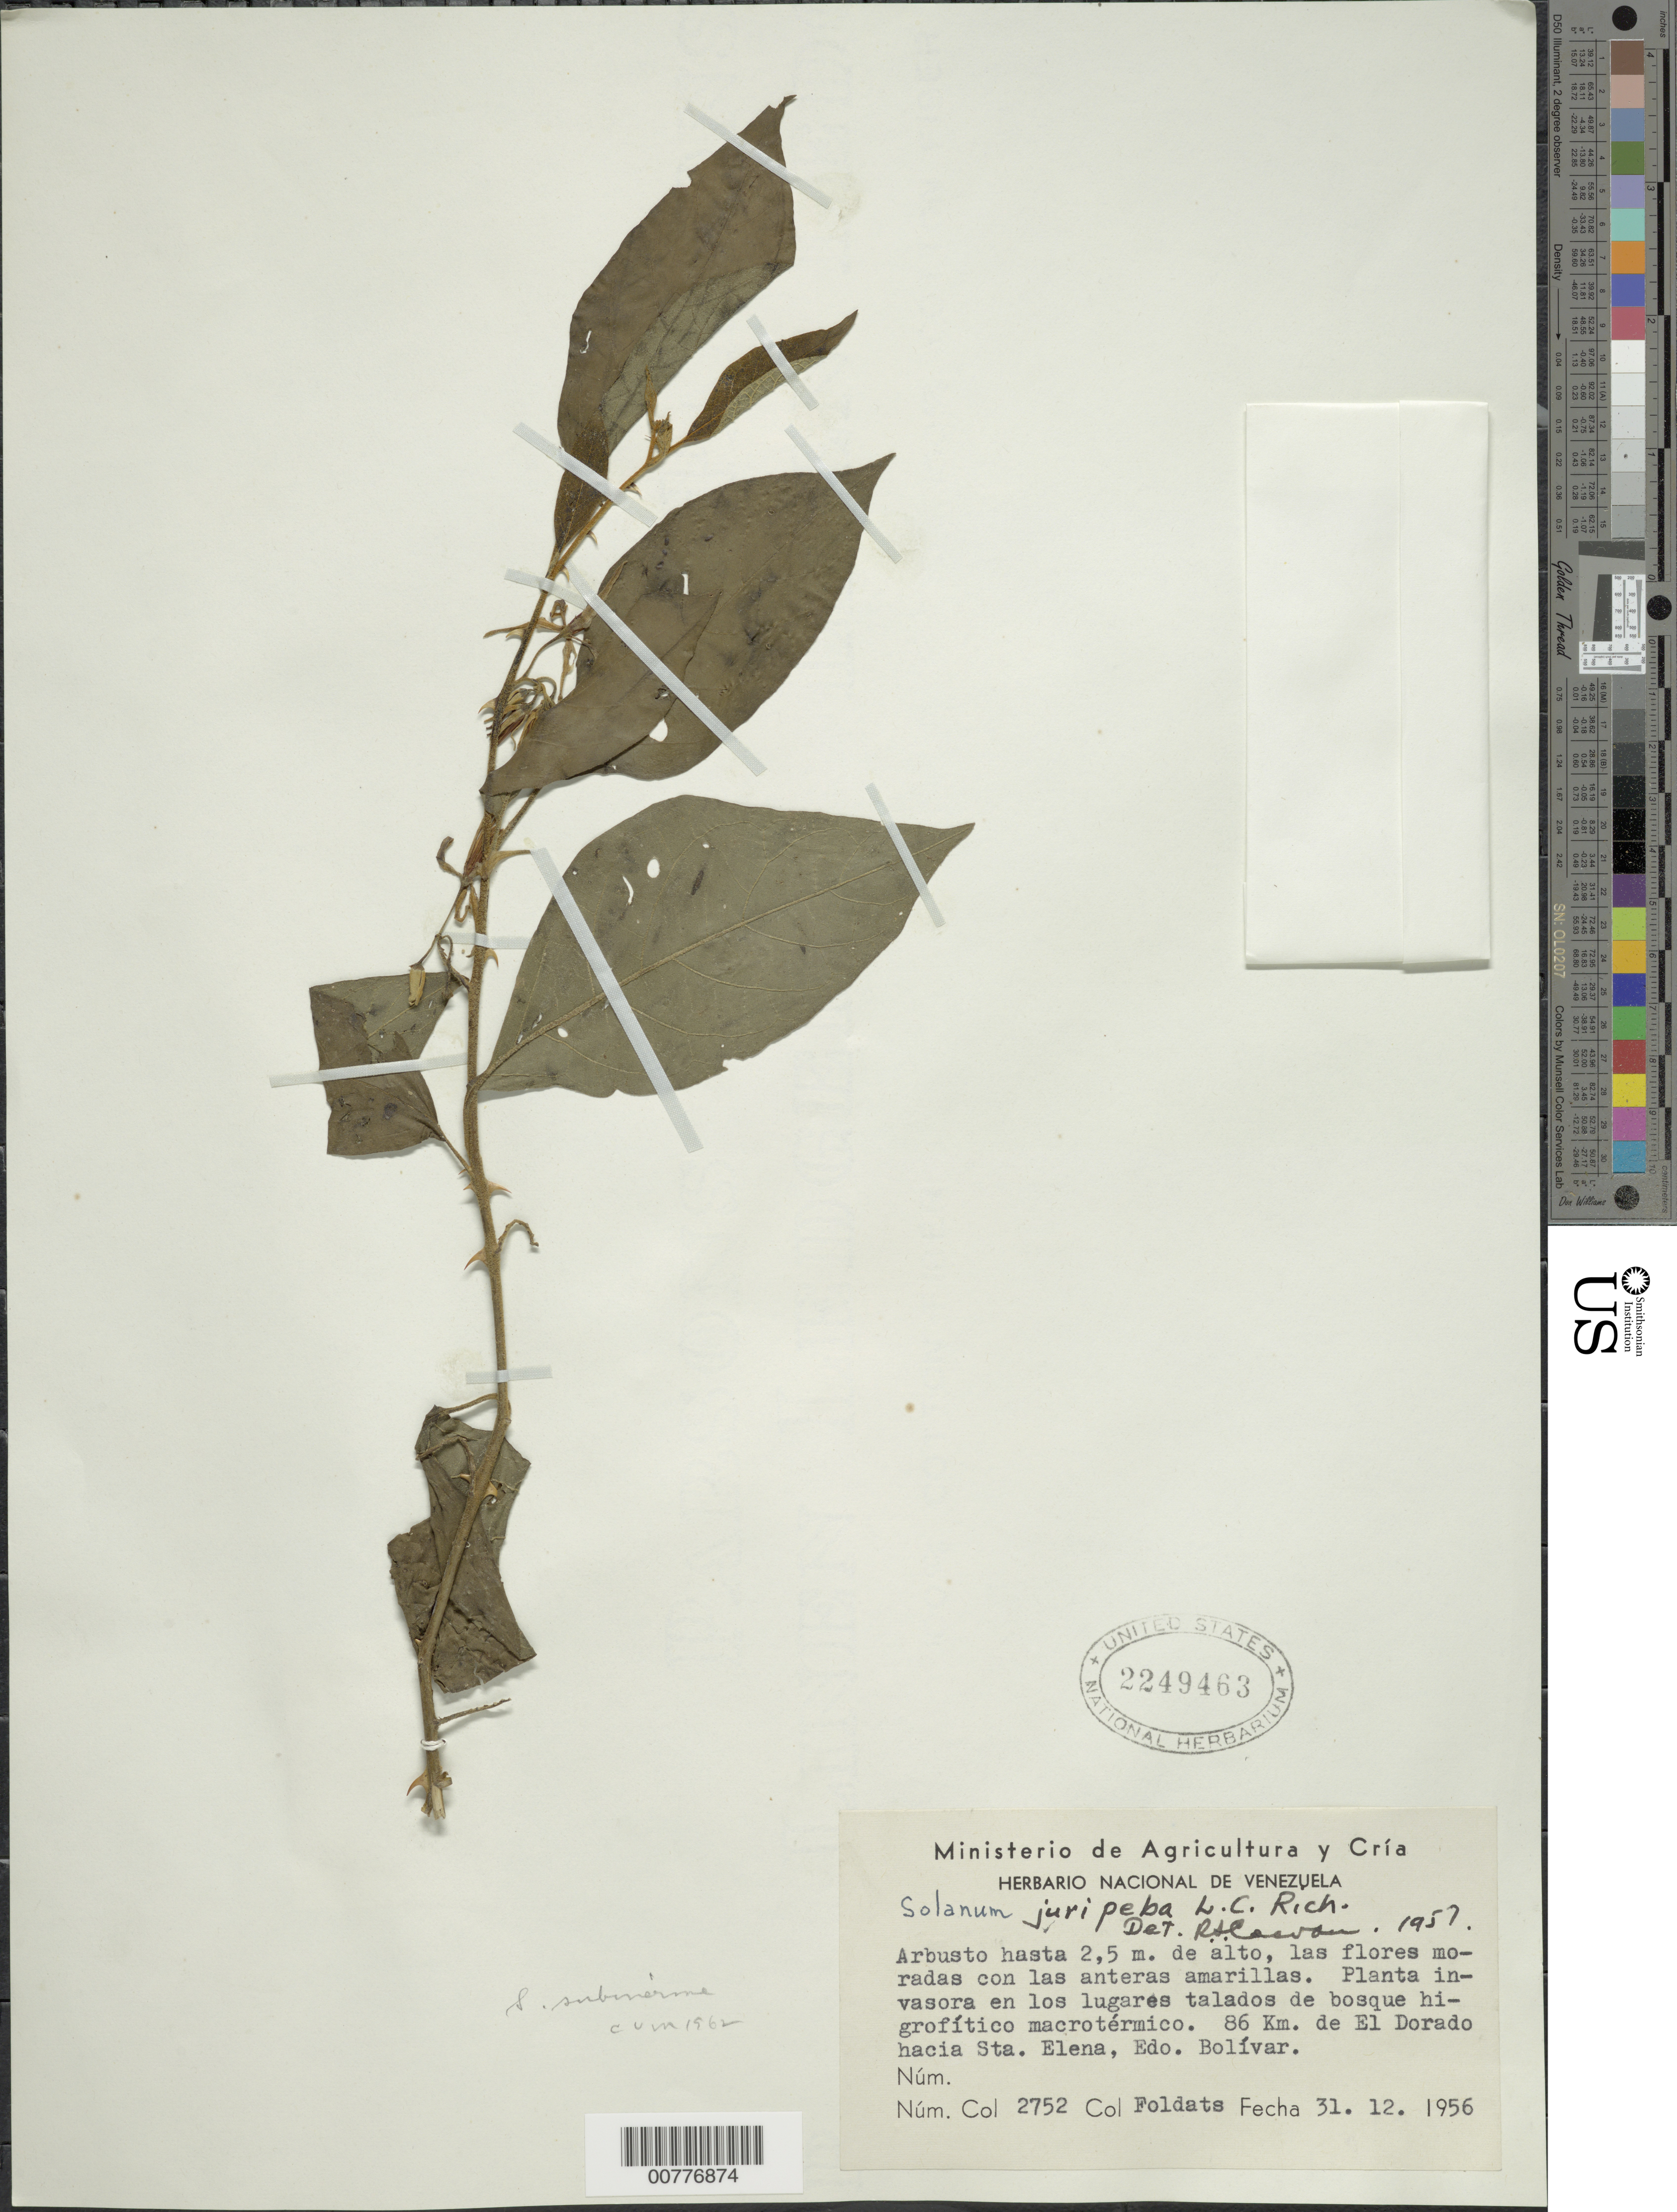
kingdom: Plantae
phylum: Tracheophyta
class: Magnoliopsida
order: Solanales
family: Solanaceae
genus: Solanum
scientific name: Solanum subinerme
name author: Jacq.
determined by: Morton, C. V.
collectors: E. Foldats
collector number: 2752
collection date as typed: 12 Dec 1956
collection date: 1956-12-12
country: Venezuela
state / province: Bolívar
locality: El Dorado, 86 km from, toward Santa Elena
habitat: Invasora en los lugares talados de bosque higrofitico macrotermico.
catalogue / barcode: US 2249463